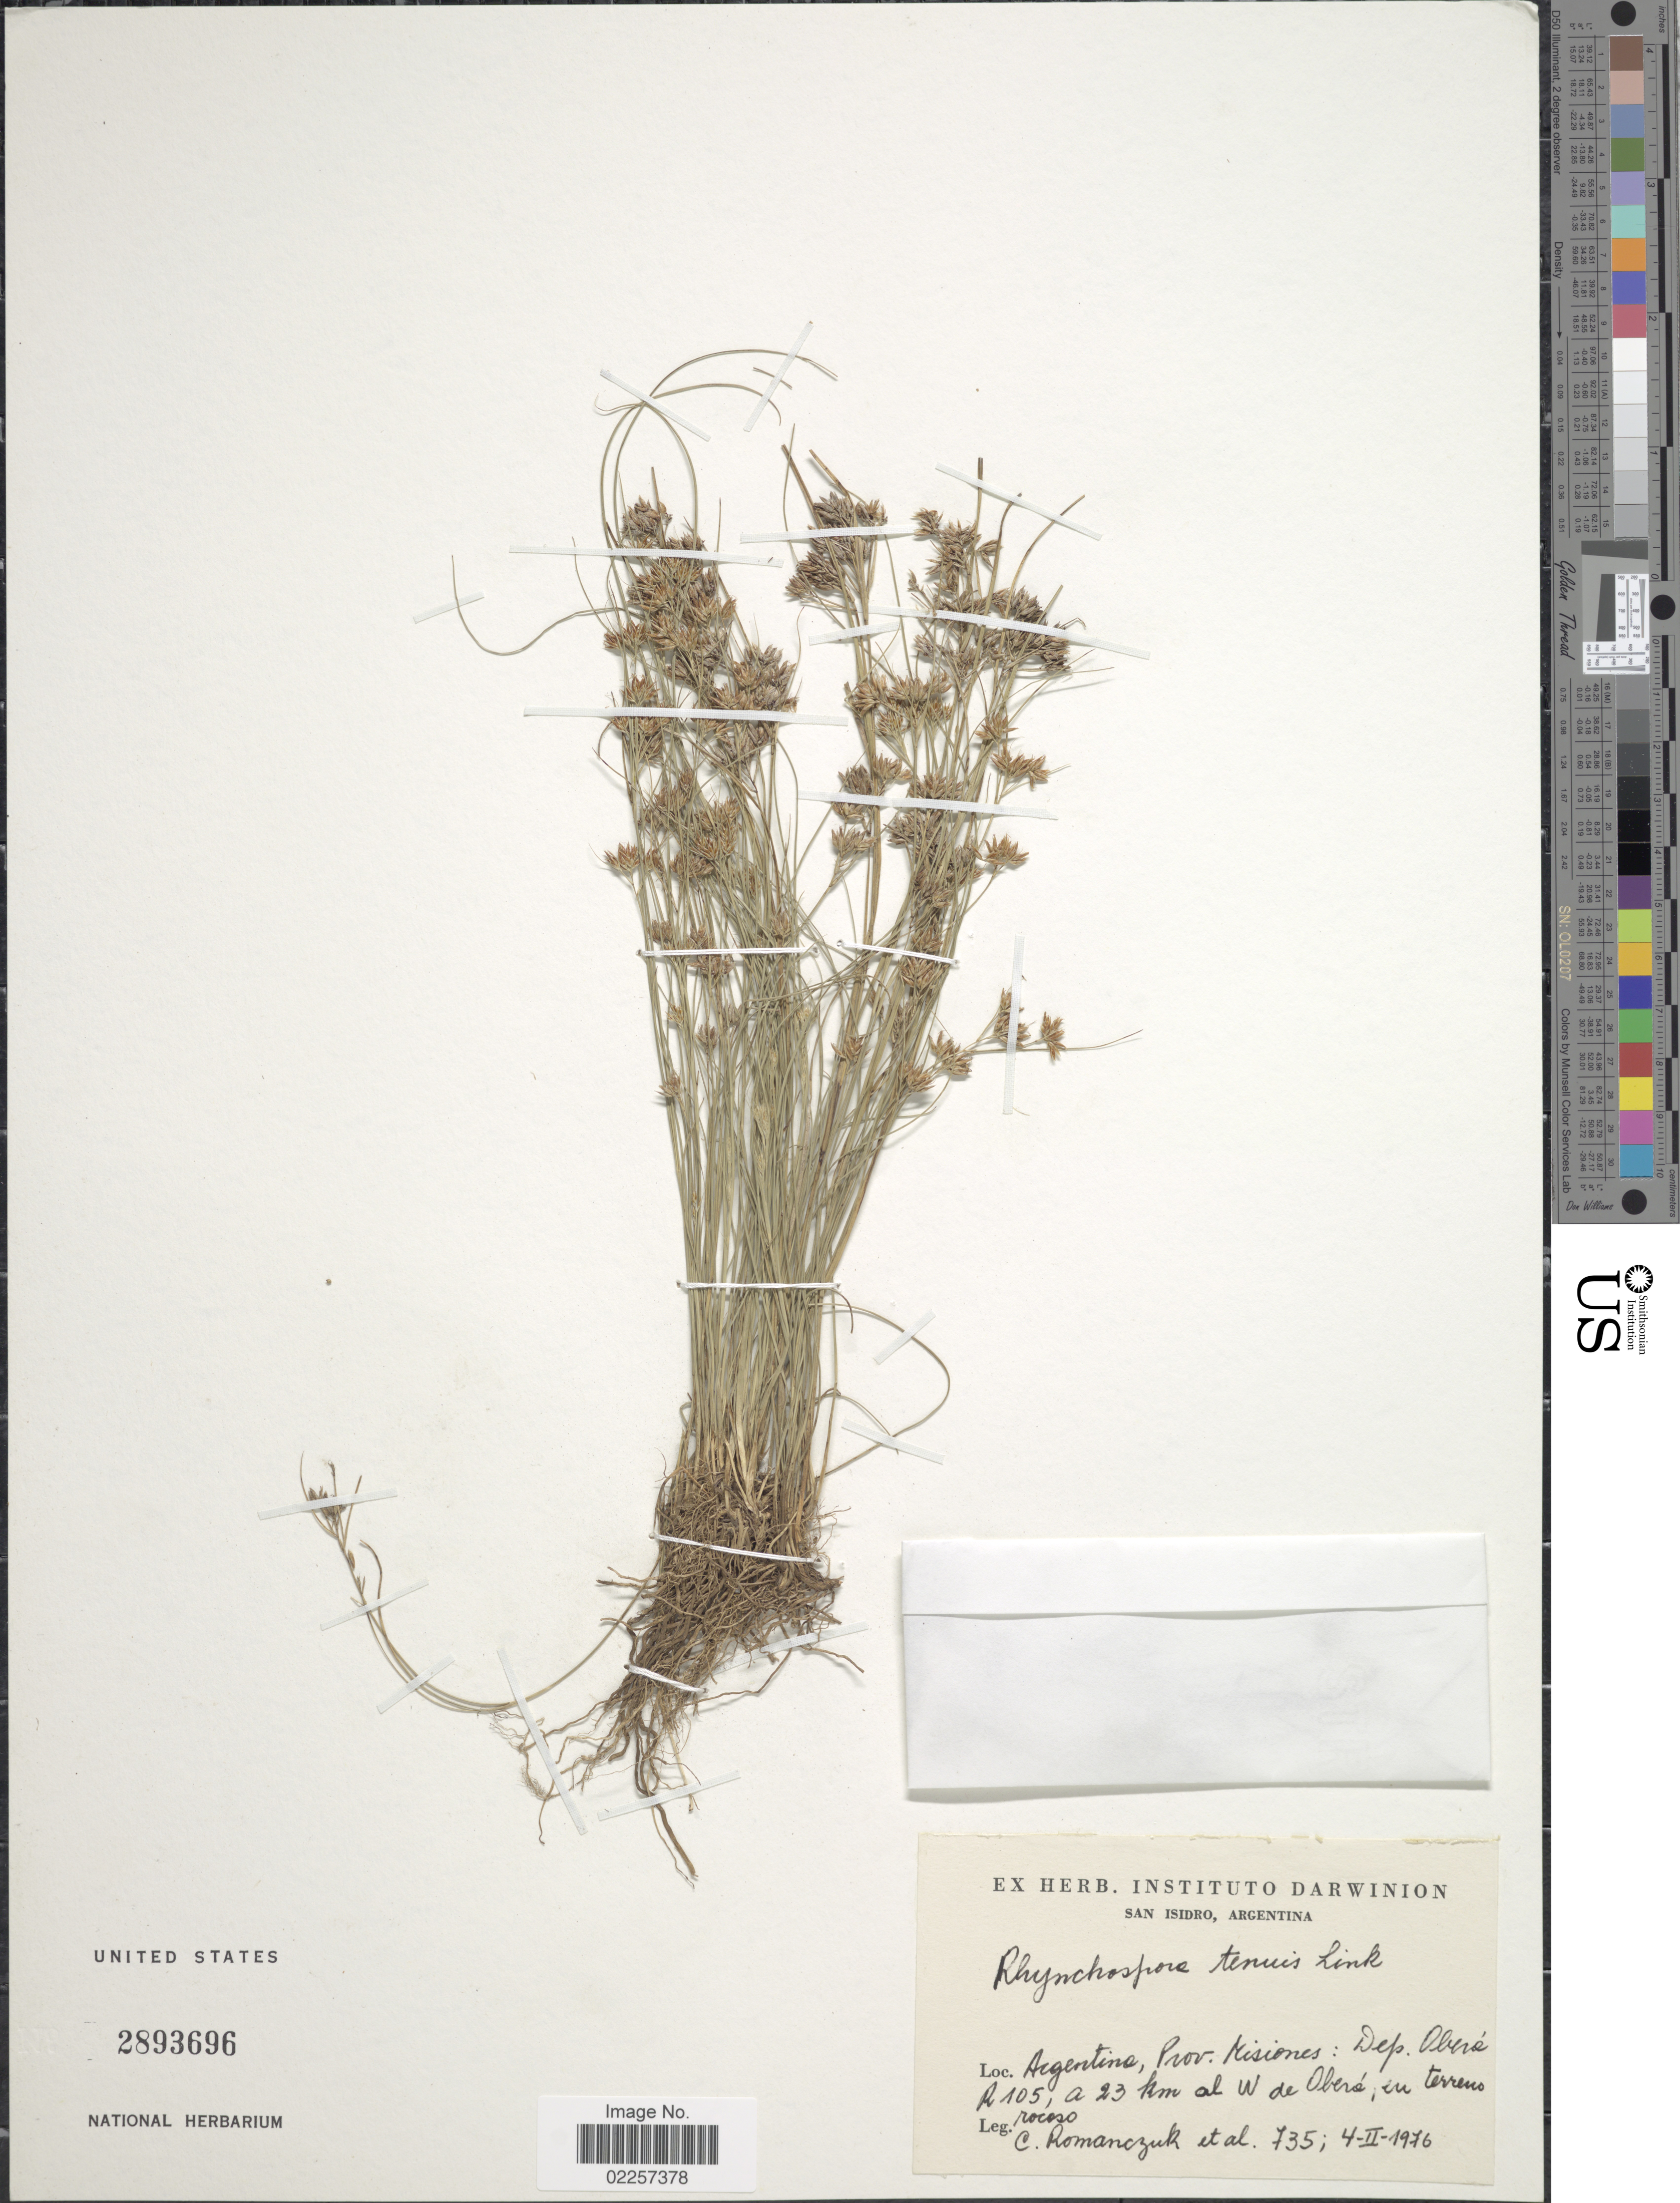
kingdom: Plantae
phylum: Tracheophyta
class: Liliopsida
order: Poales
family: Cyperaceae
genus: Rhynchospora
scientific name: Rhynchospora tenuis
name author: Link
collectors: C. Romanczuk & et al.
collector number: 735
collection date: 1976-02-04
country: Argentina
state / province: Misiones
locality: Dep. Obera R105, a 23 km al W de Obera, eu terreno rocoso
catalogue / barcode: US 2893696